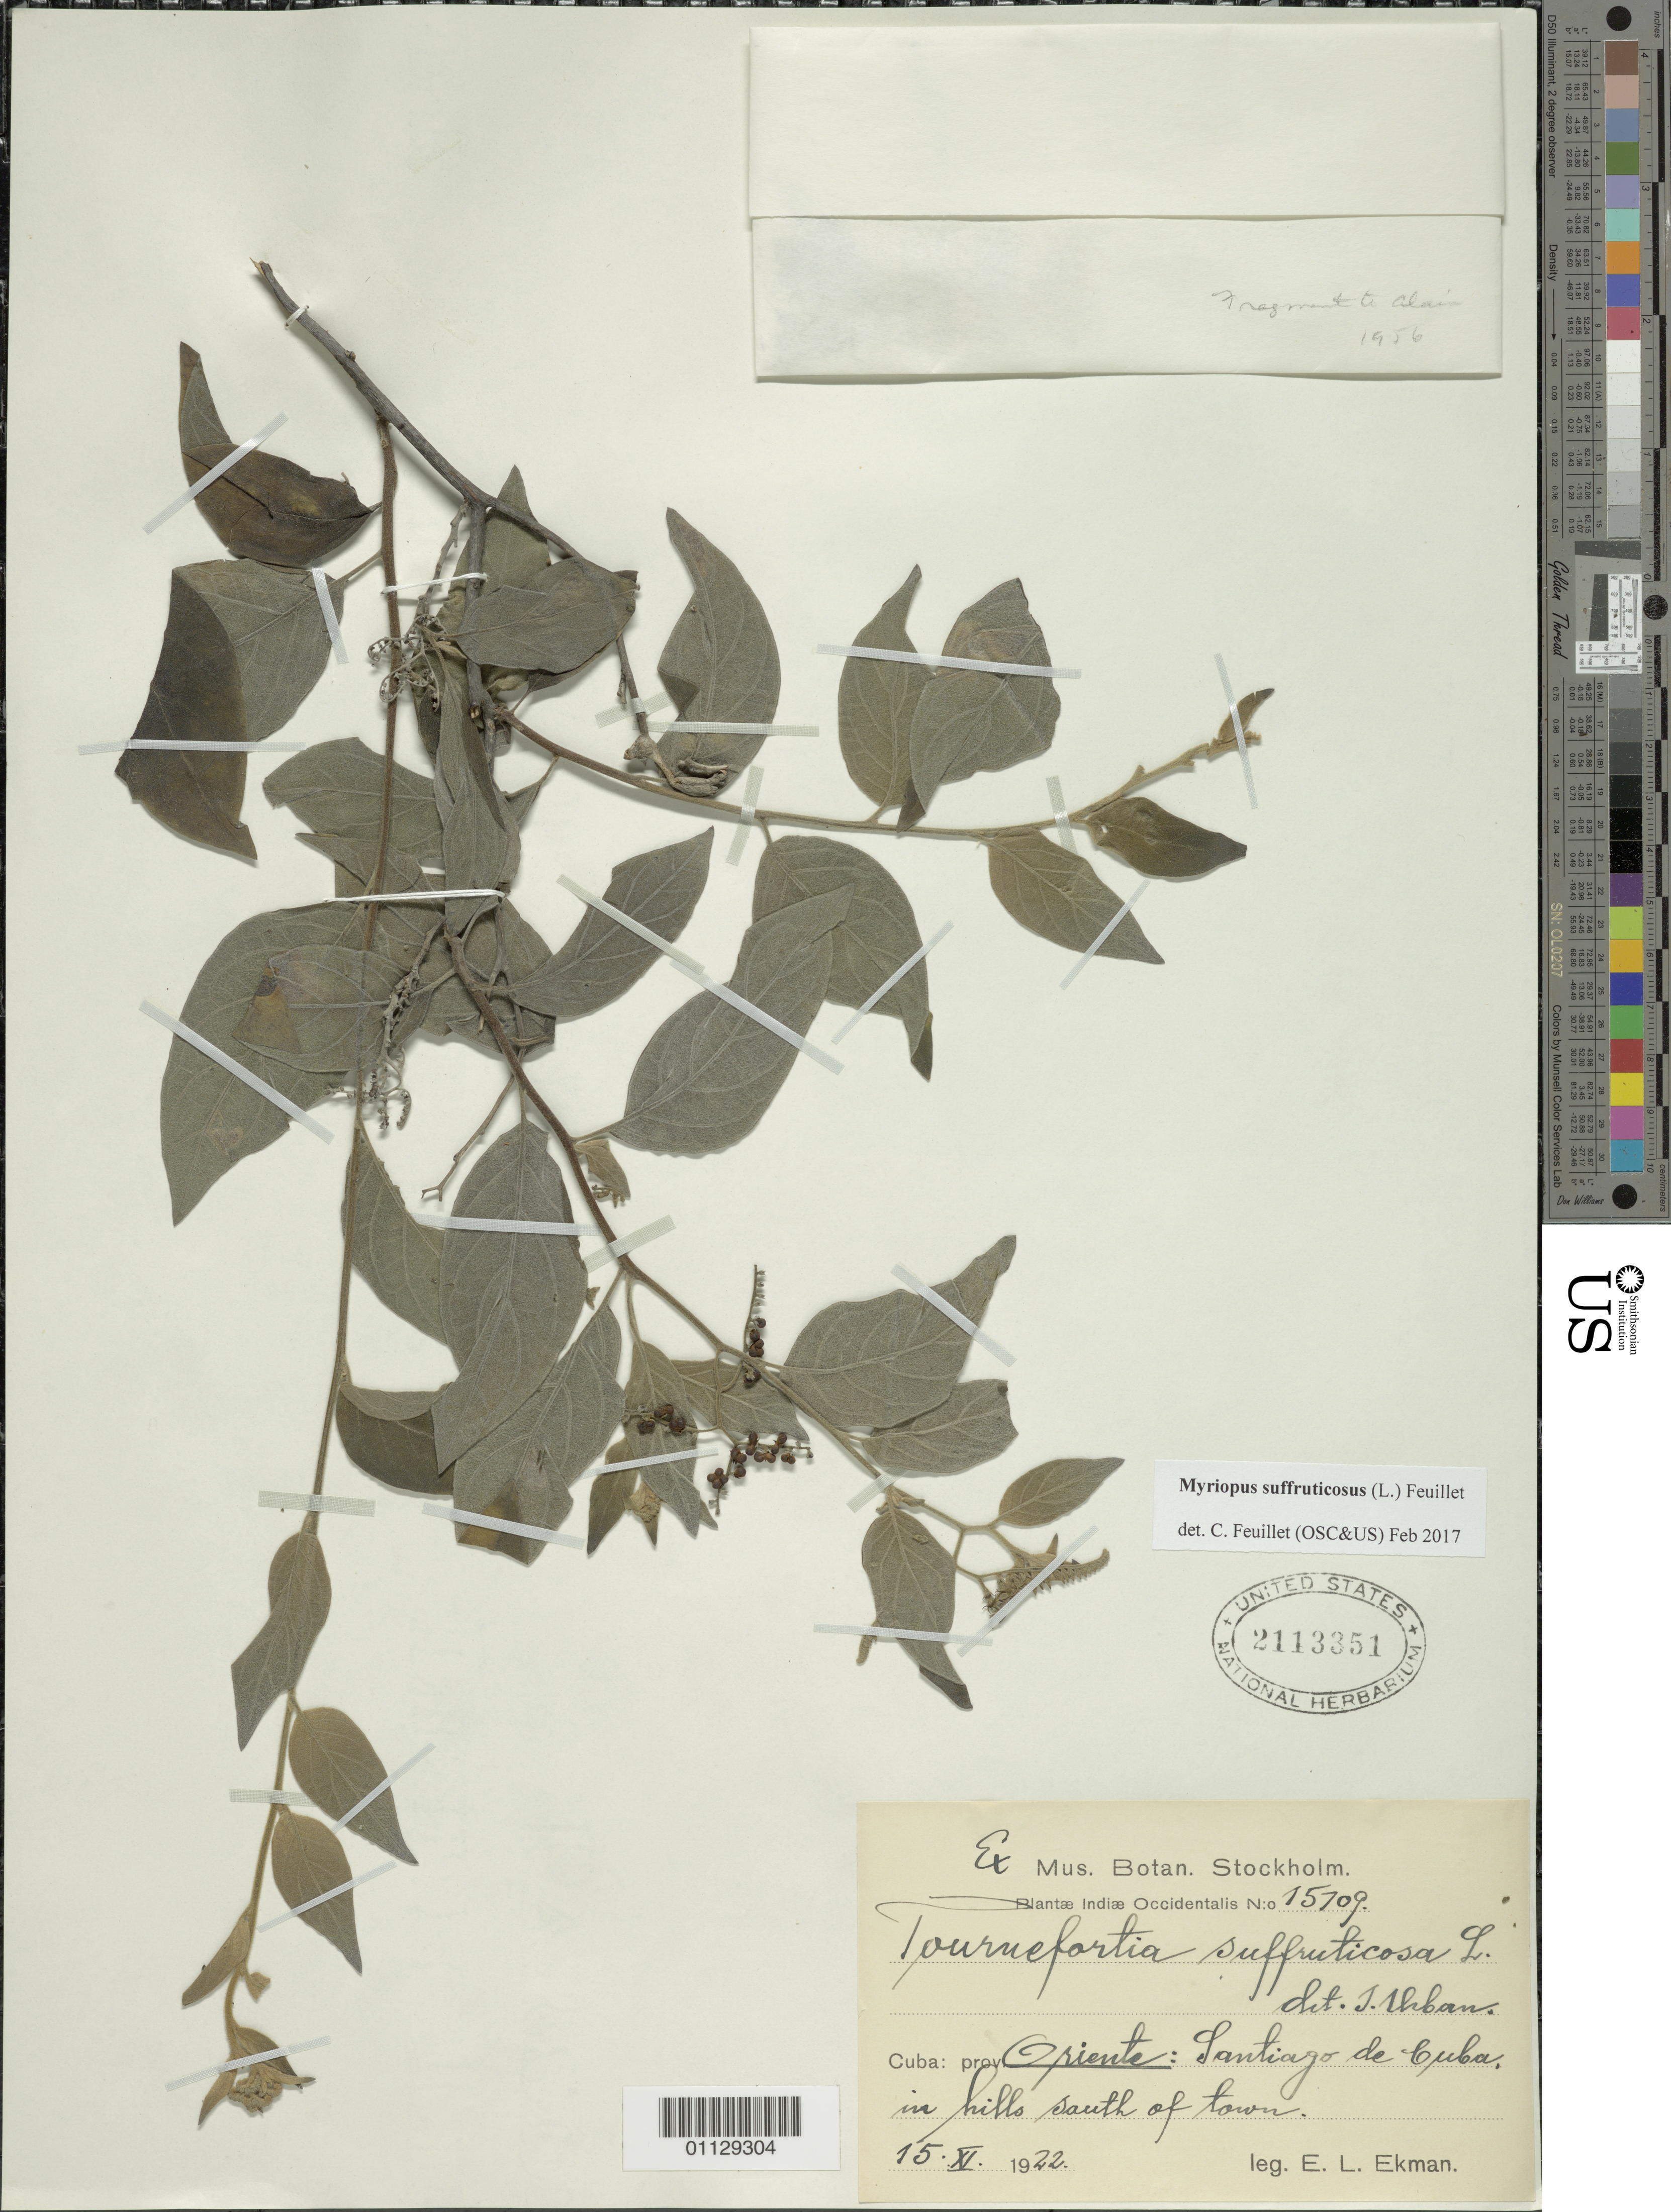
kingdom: Plantae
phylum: Tracheophyta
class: Magnoliopsida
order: Boraginales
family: Heliotropiaceae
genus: Myriopus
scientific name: Myriopus suffruticosus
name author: (L.) Feuillet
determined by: Feuillet, C.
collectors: E. L. Ekman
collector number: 15709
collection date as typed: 15 Sep 1922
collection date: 1922-09-15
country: Cuba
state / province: Oriente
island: Cuba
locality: Santiago de Cuba, in hills south of town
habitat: In hills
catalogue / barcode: US 2113351